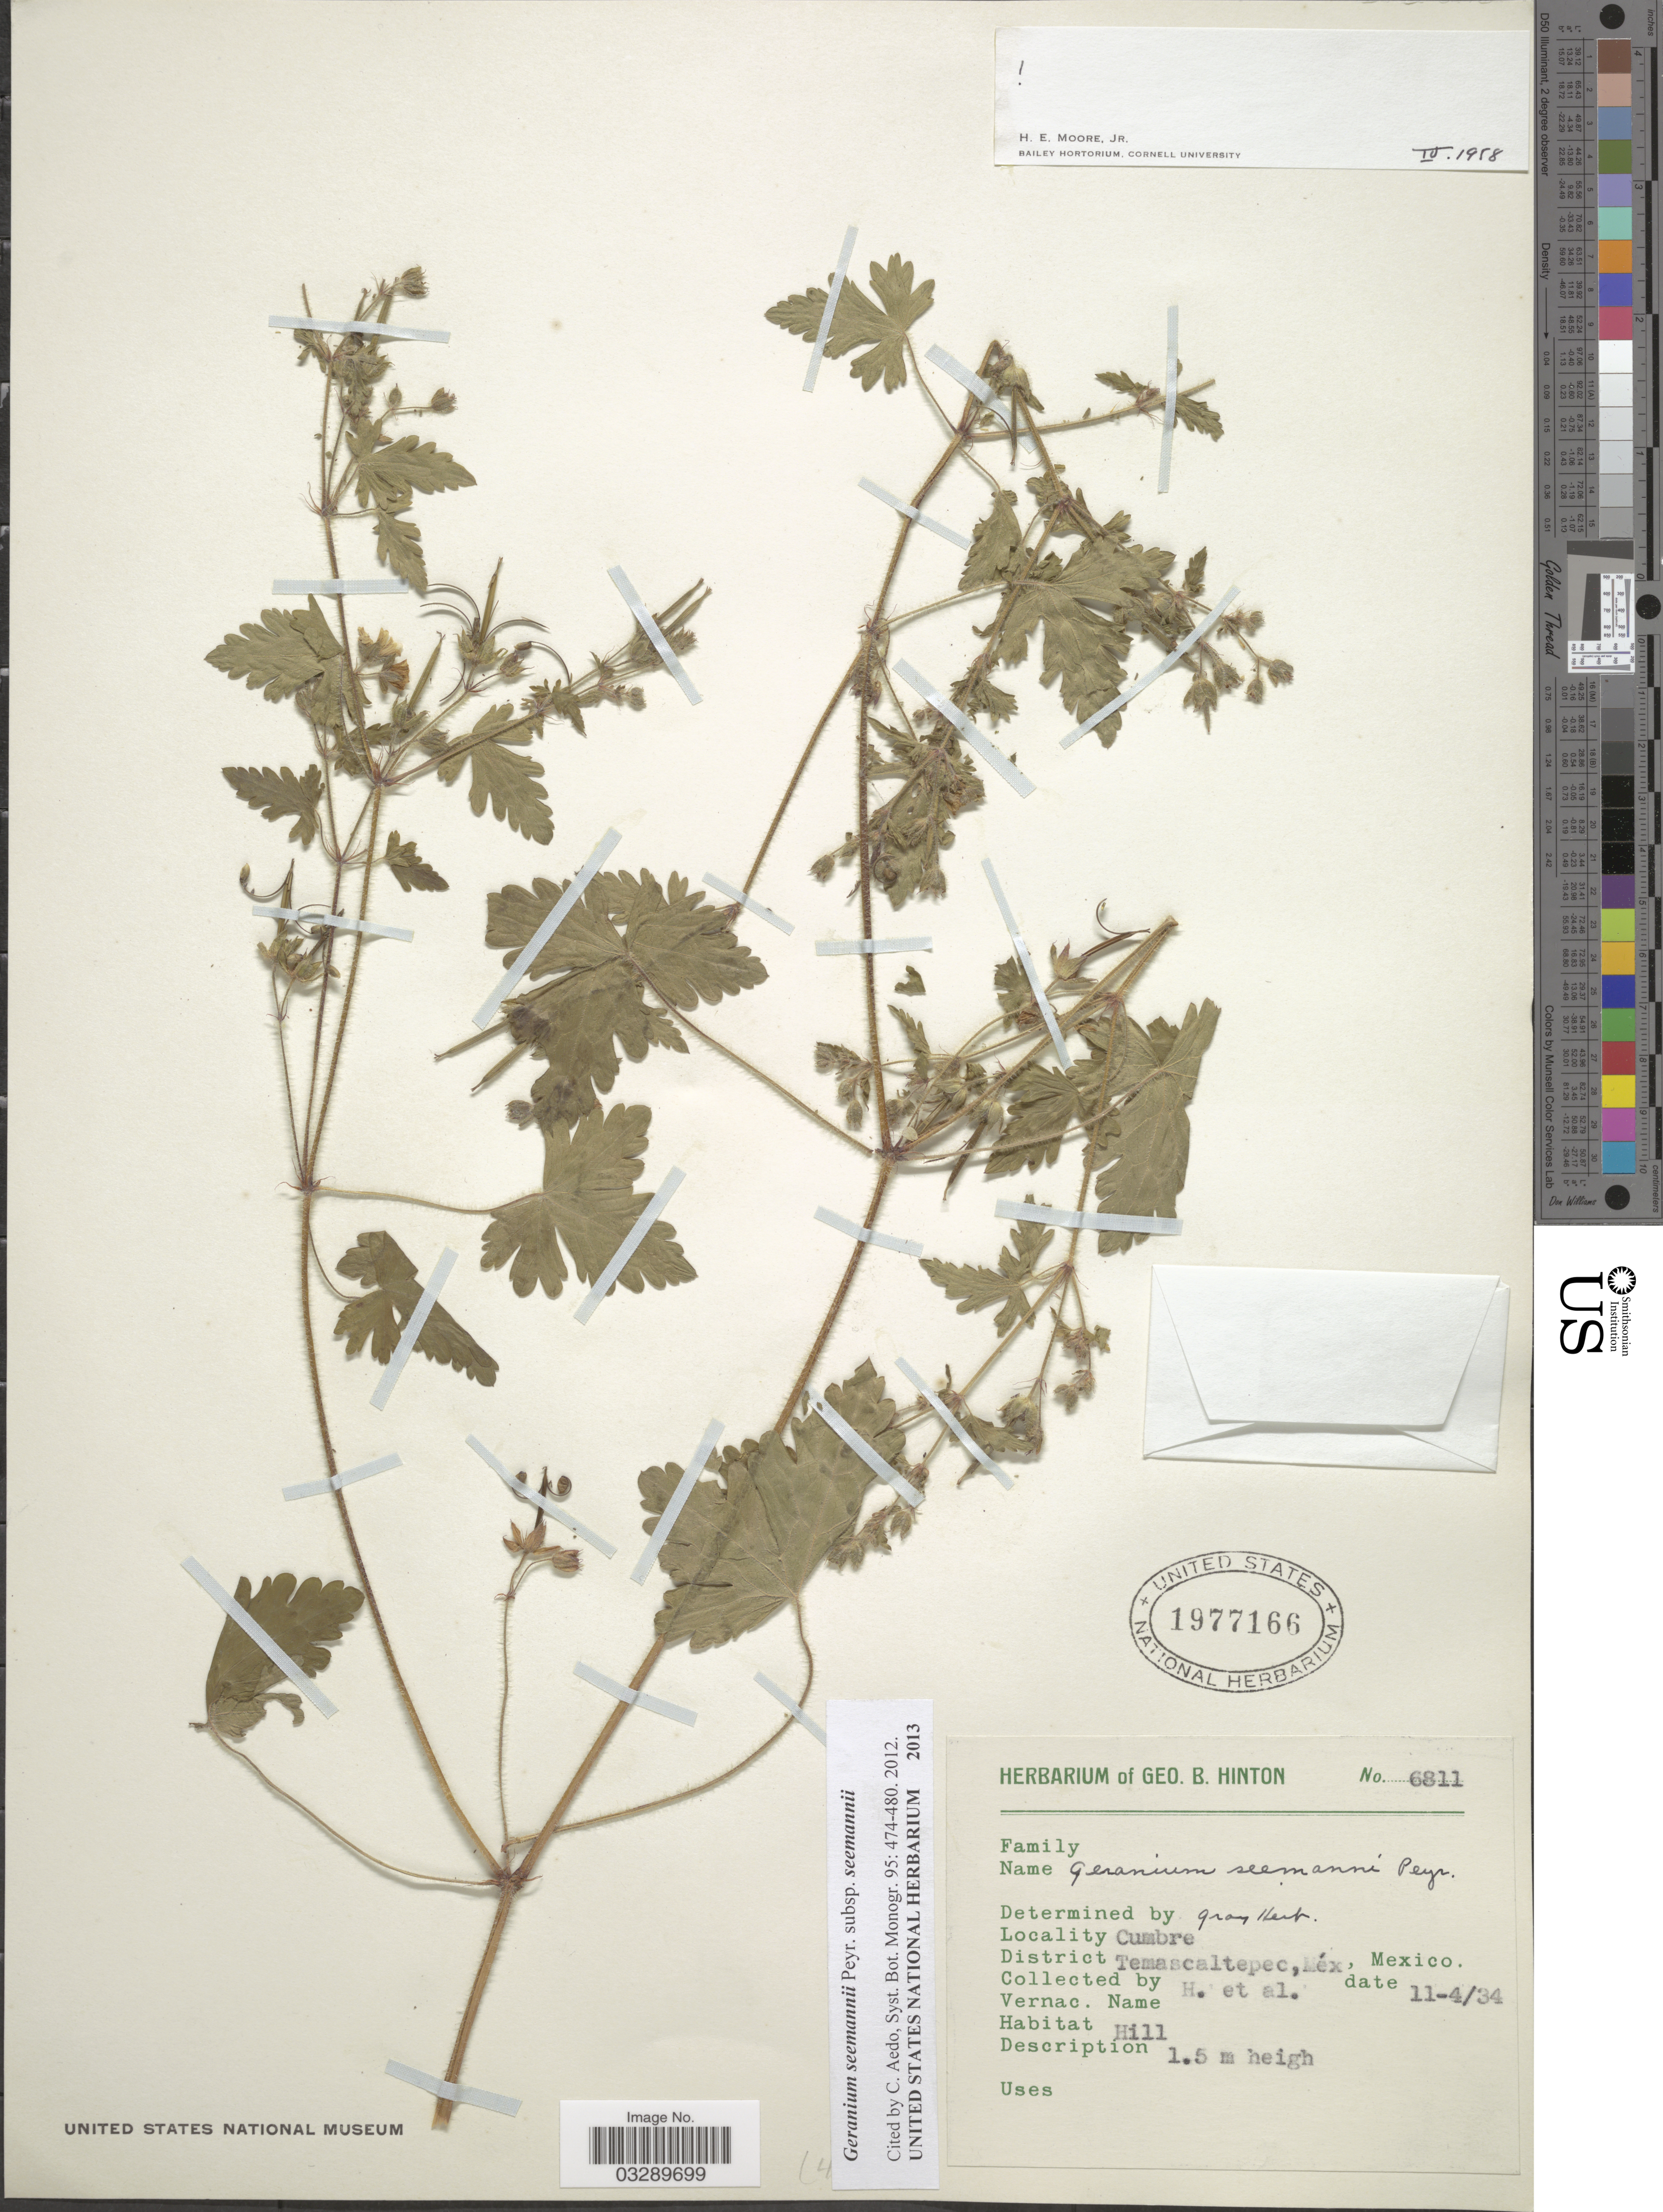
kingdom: Plantae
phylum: Tracheophyta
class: Magnoliopsida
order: Geraniales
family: Geraniaceae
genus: Geranium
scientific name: Geranium seemannii subsp. seemannii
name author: Peyr.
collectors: G. B. Hinton & et al.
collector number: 6811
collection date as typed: Transcribed d/m/y: 11/4/34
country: Mexico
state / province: México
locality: Cumbre, Temascaltepec.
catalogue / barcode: US 1977166